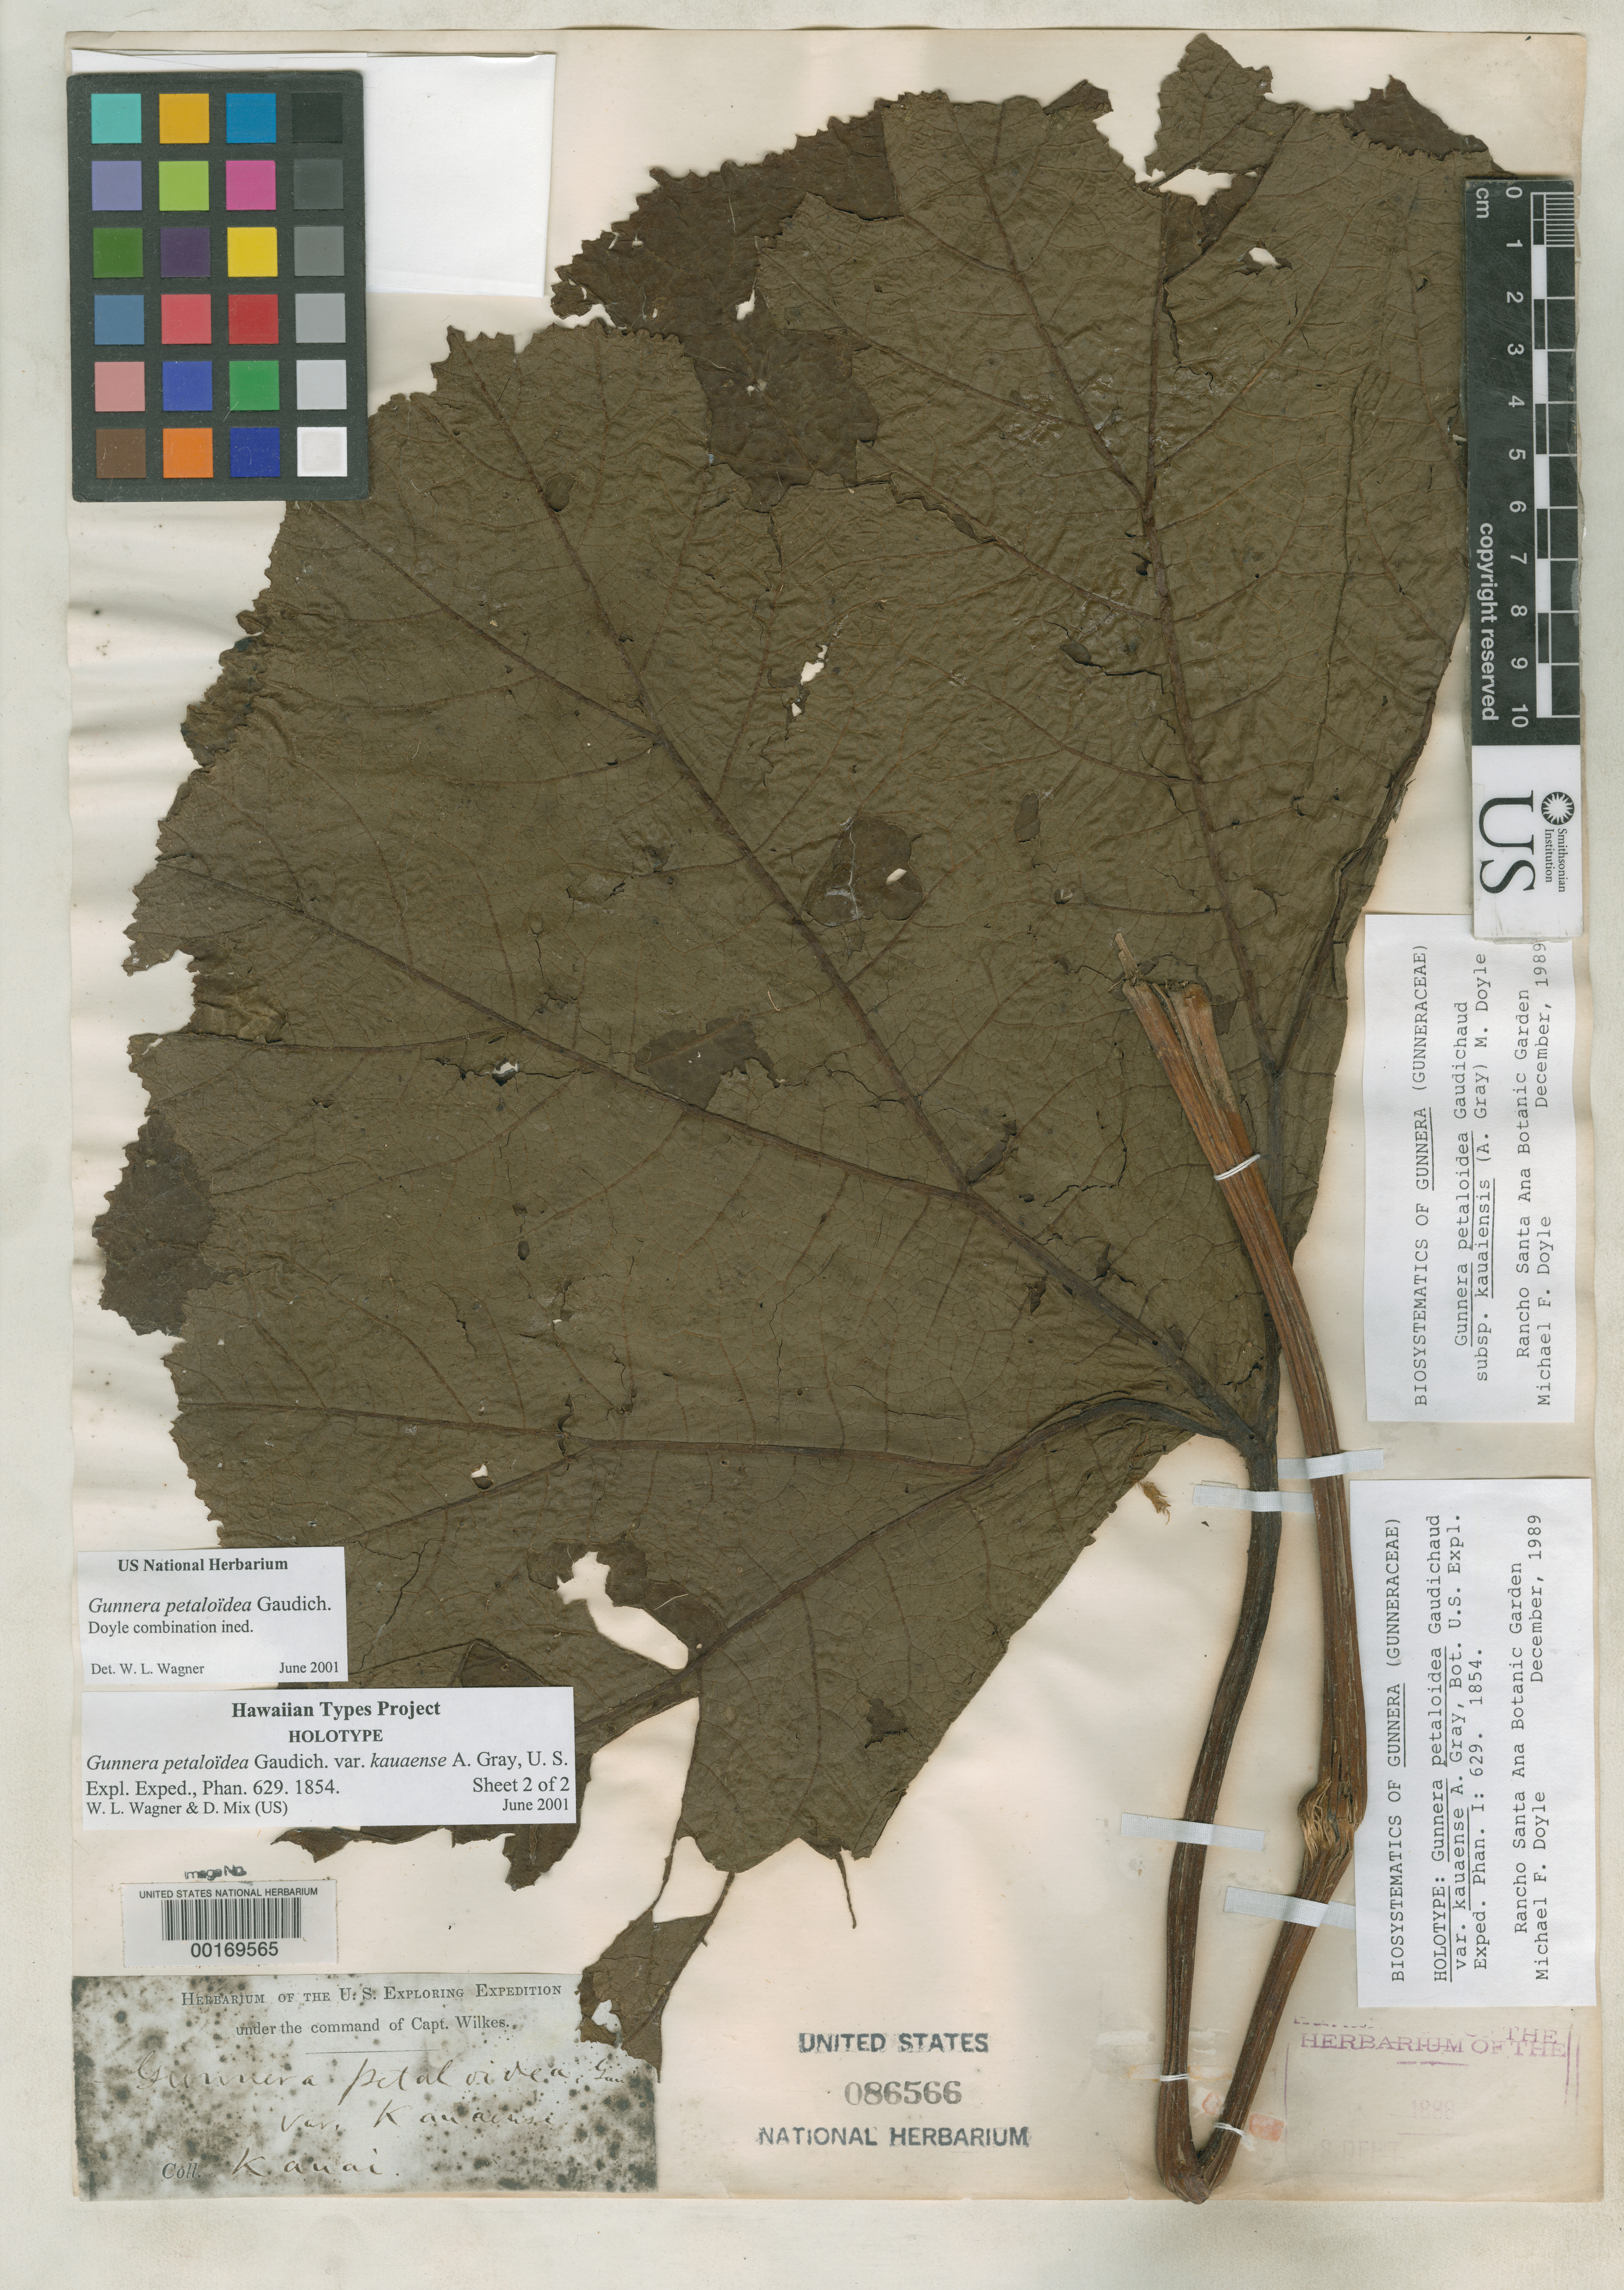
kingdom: Plantae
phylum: Tracheophyta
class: Magnoliopsida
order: Gunnerales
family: Gunneraceae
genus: Gunnera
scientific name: Gunnera petaloidea var. kauaense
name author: A. Gray in Wilkes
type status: Holotype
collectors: Wilkes Explor. Exped.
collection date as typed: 1838 to -- --- 1842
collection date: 1838/1842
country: United States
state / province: Hawaii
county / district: Kauai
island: Kaua'i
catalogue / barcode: US 86566